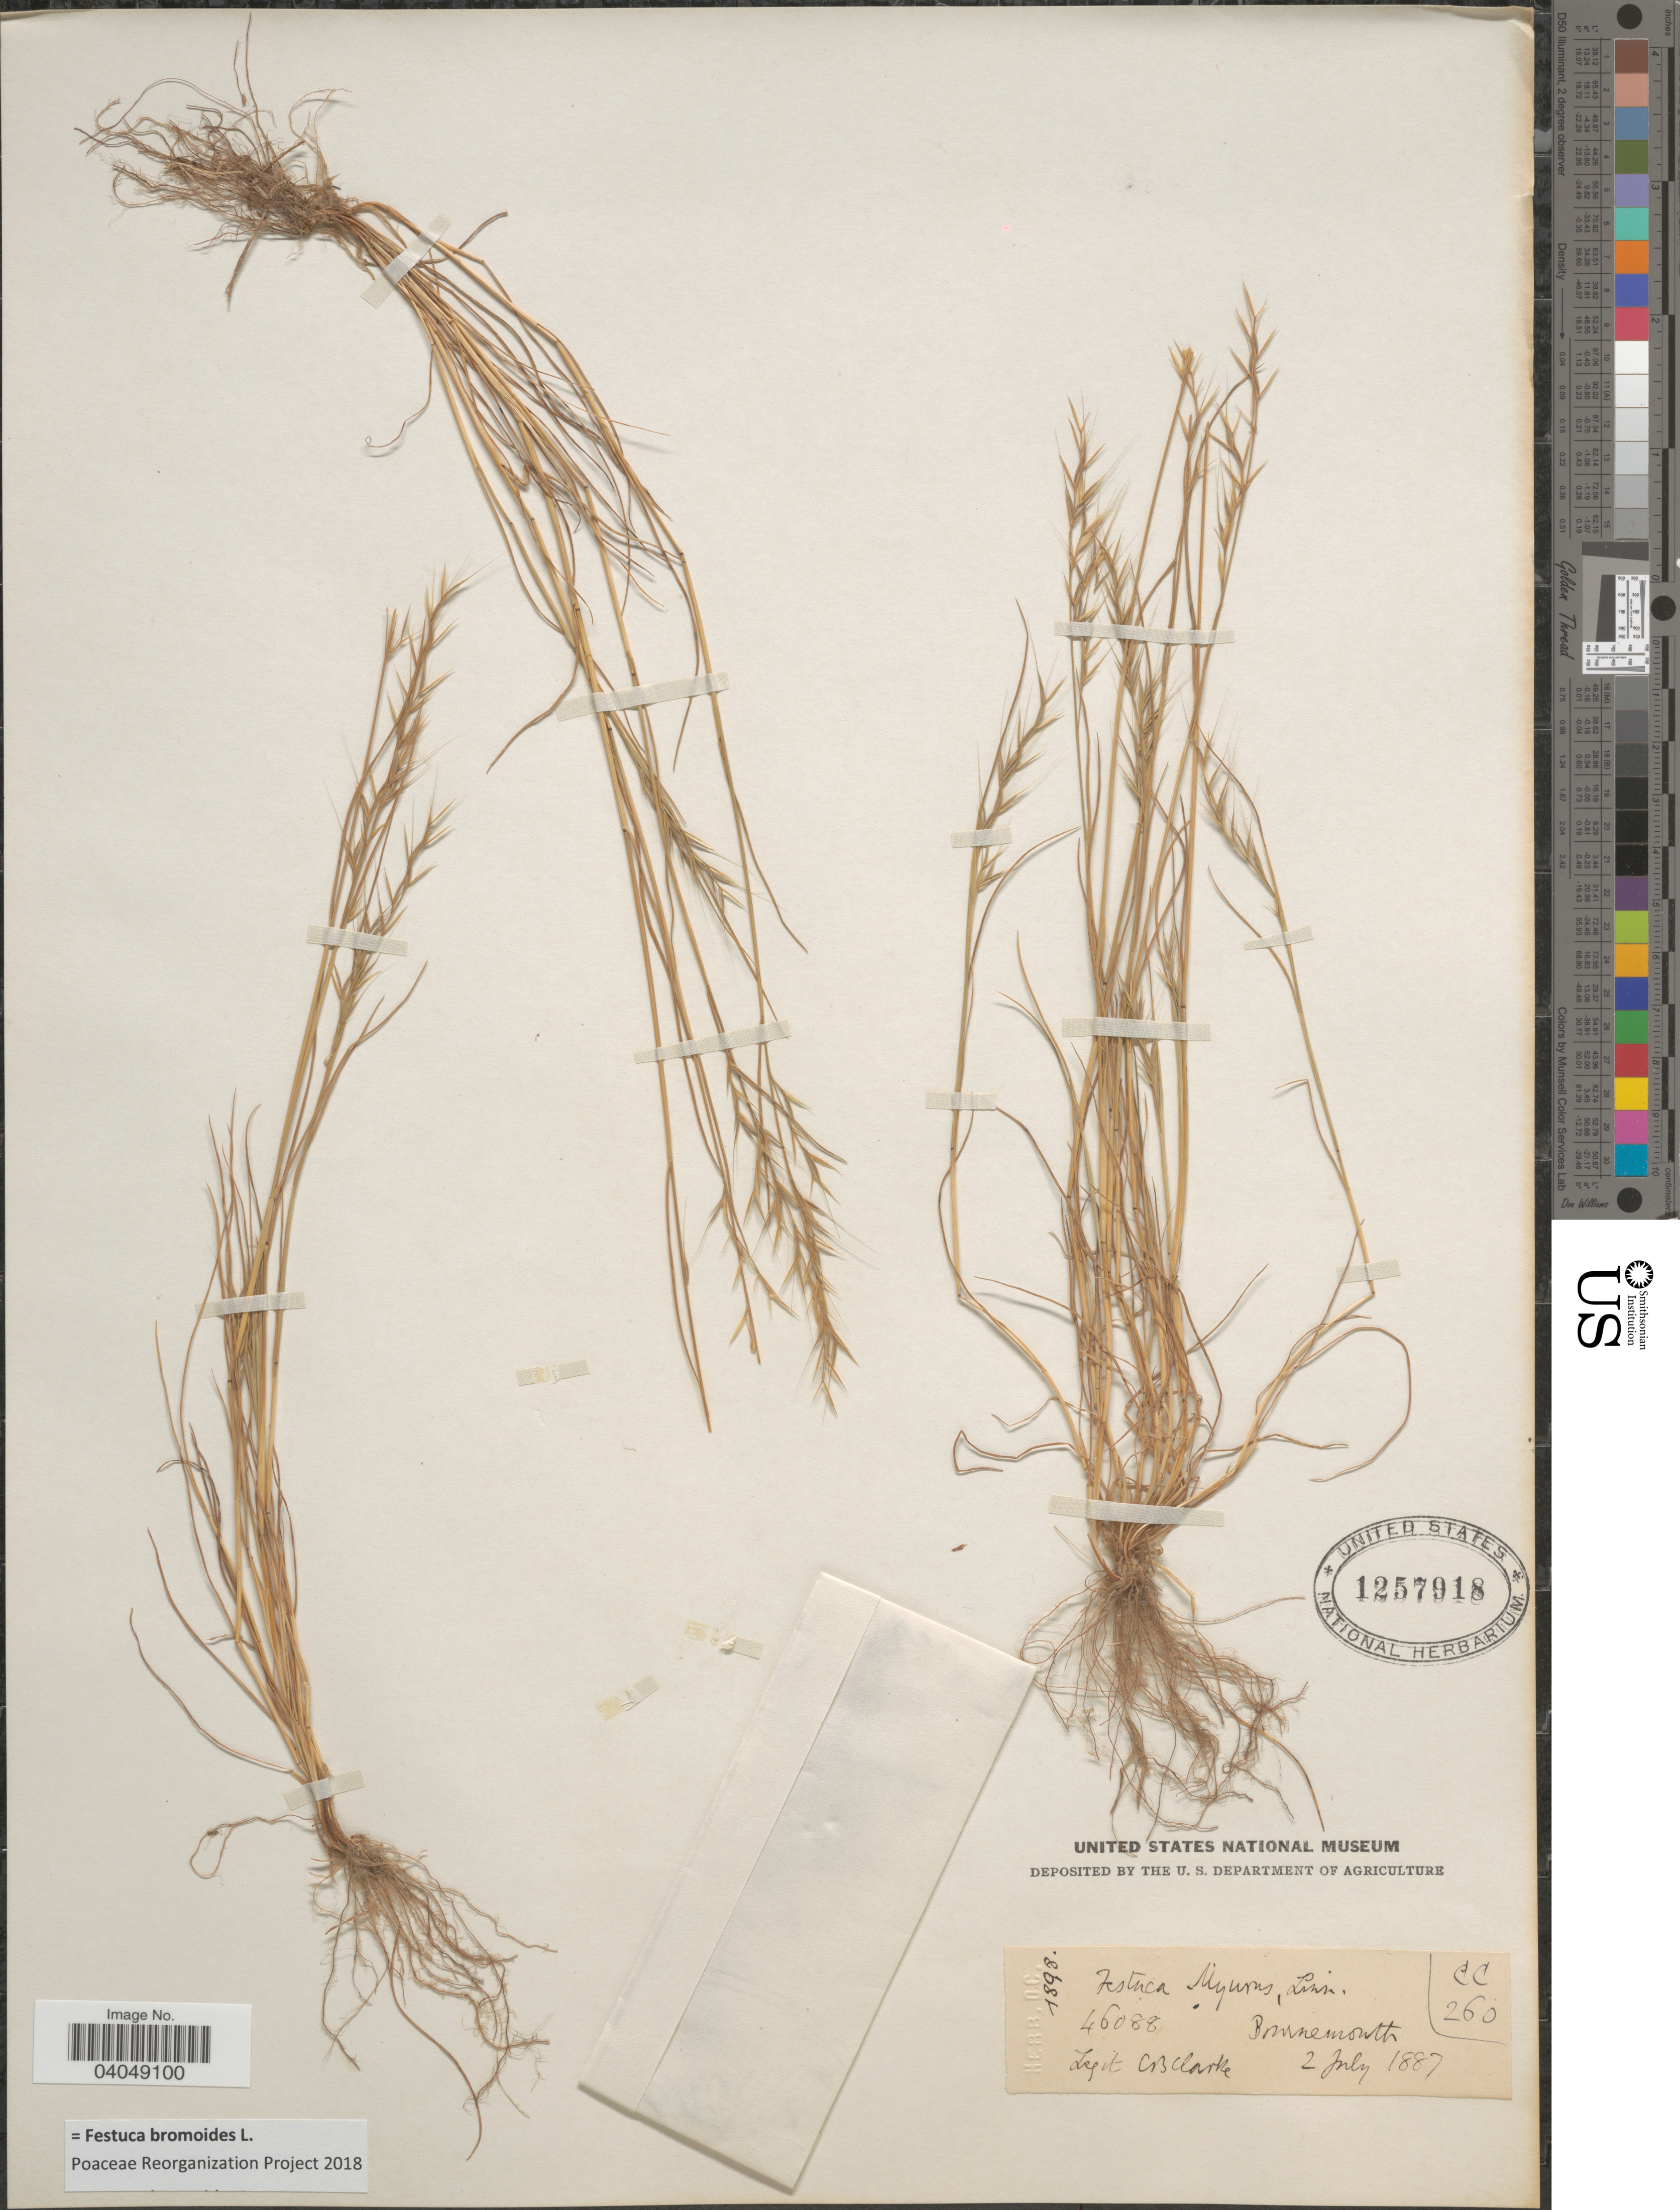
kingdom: Plantae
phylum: Tracheophyta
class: Liliopsida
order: Poales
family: Poaceae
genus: Festuca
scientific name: Festuca bromoides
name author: L.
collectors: C. B. Clarke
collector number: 46088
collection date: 1887-07-02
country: United Kingdom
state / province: England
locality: Bournemouth.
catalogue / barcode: US 1257918